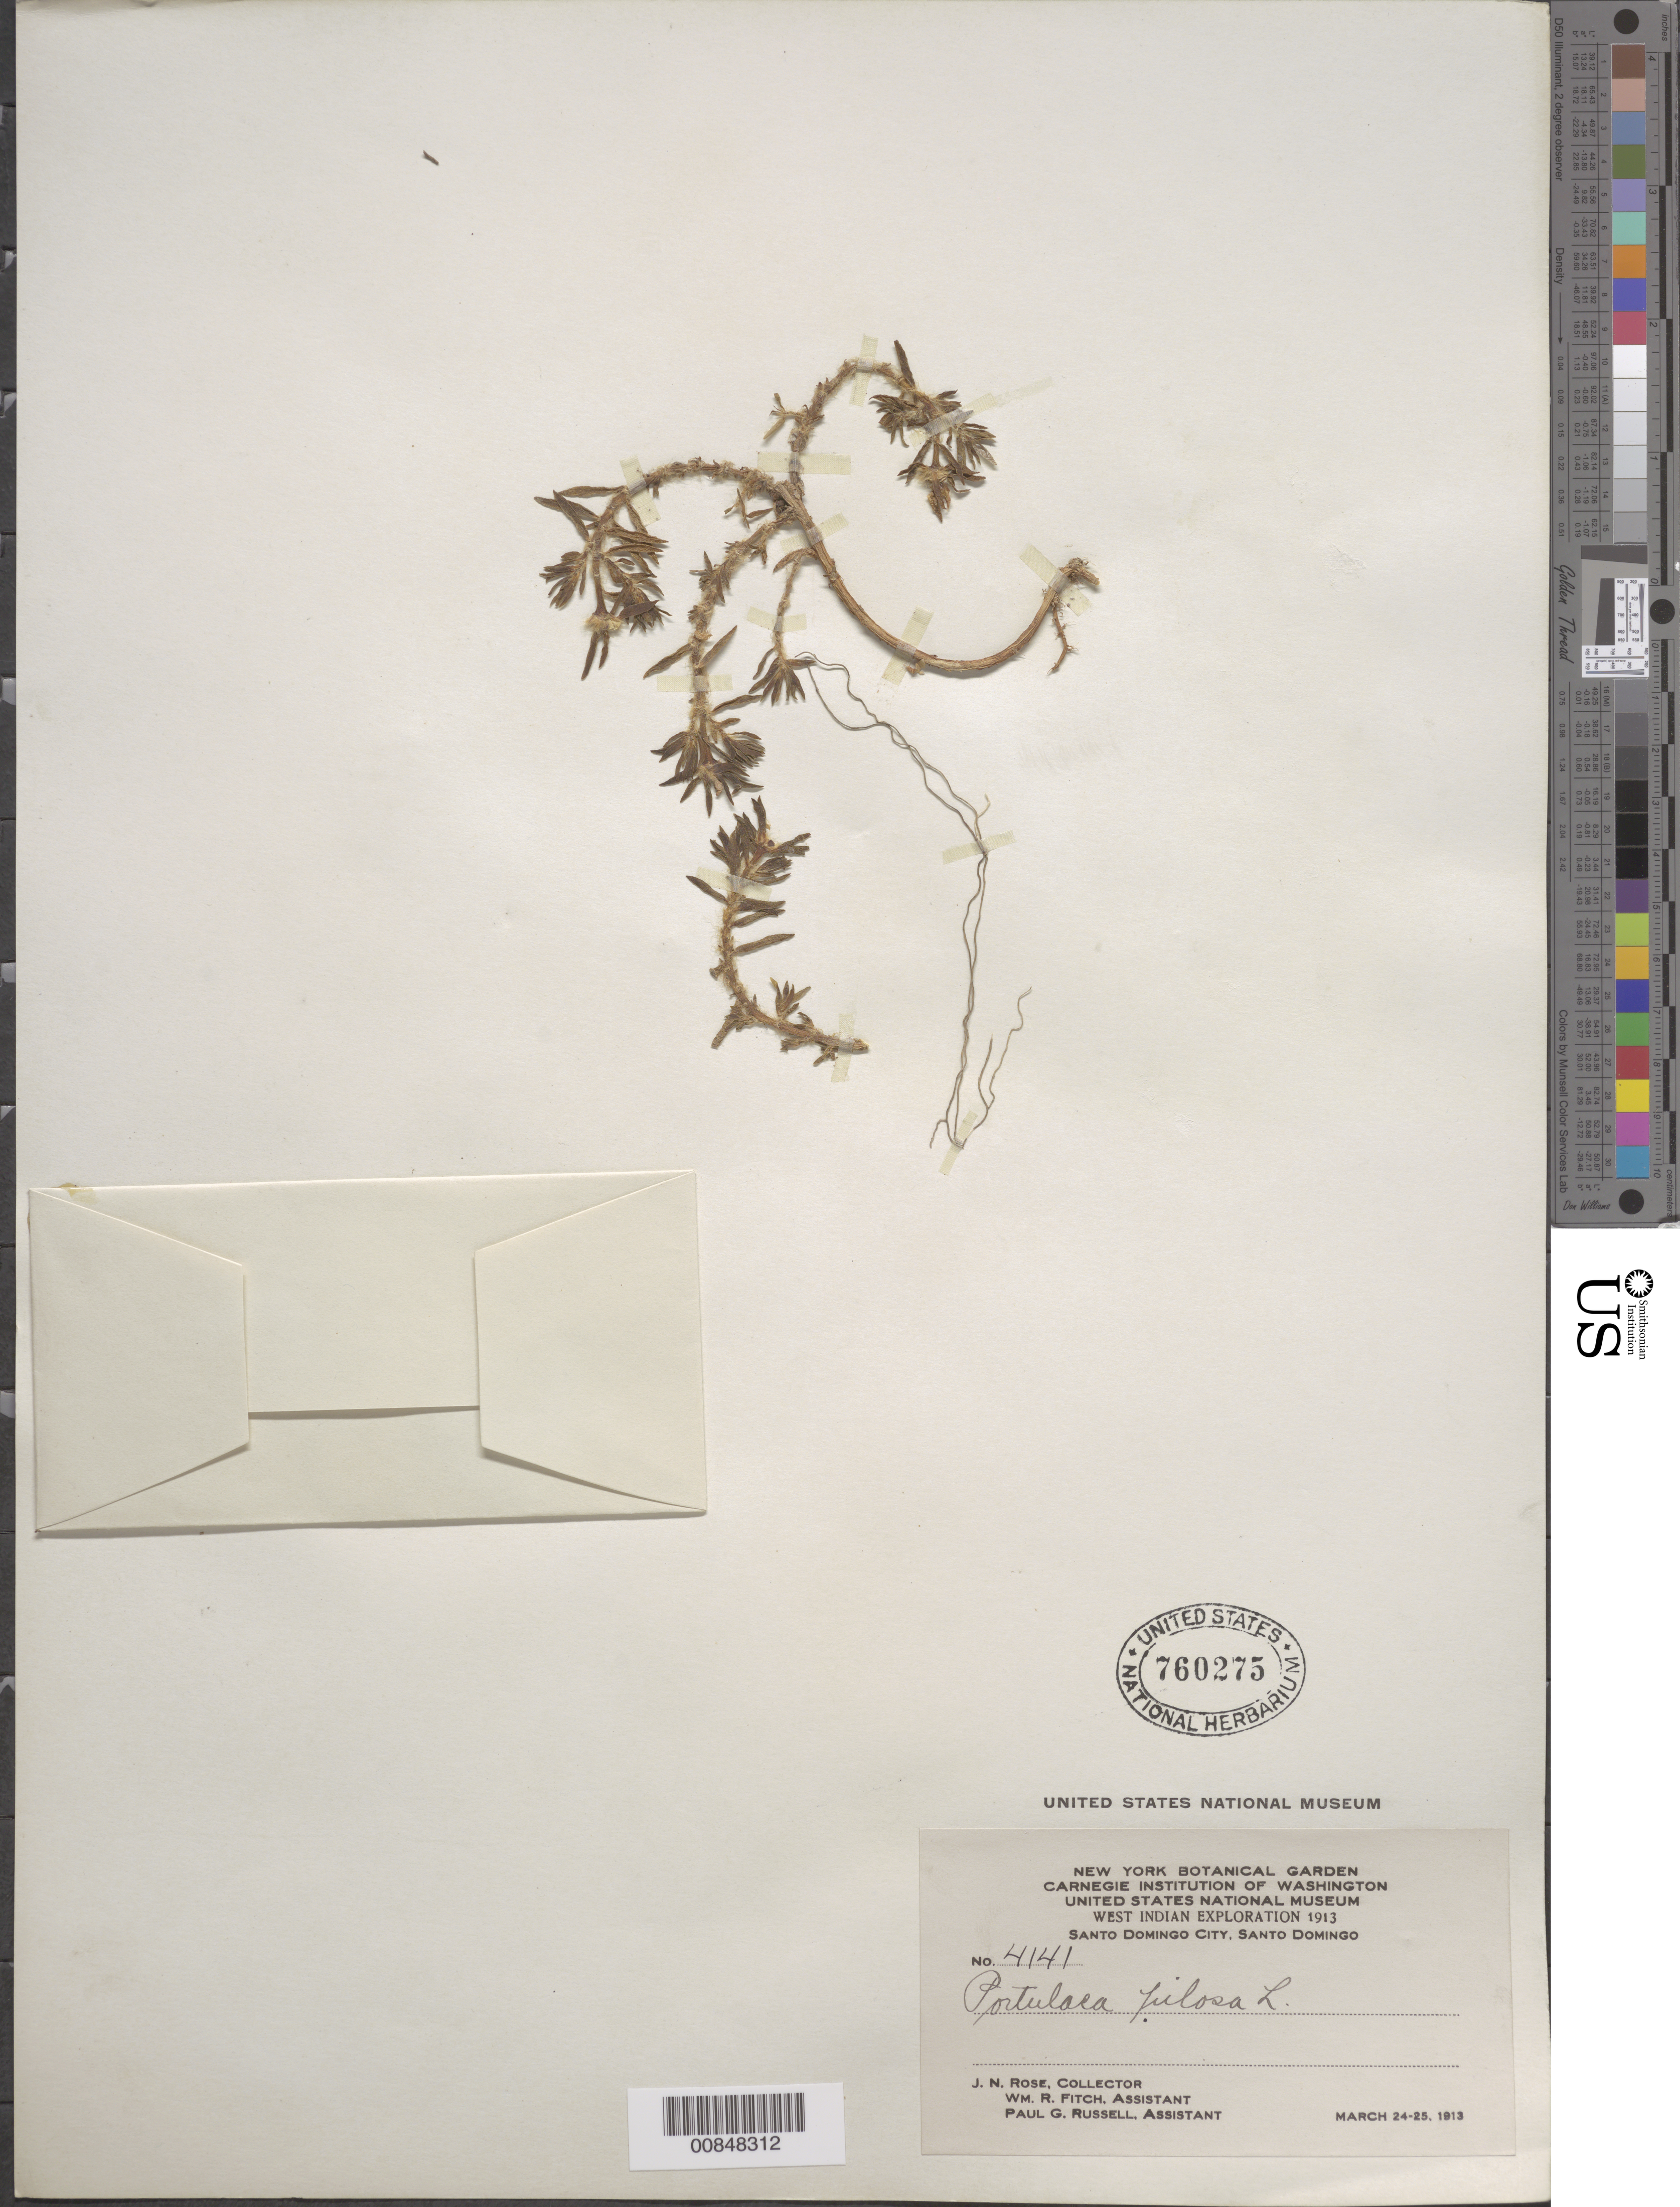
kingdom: Plantae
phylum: Tracheophyta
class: Magnoliopsida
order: Caryophyllales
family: Portulacaceae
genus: Portulaca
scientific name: Portulaca pilosa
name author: L.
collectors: J. N. Rose, W. R. Fitch & P. G. Russell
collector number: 4141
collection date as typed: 24 Mar 1913 to 25 Mar 1913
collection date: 1913-03-24/1913-03-25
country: Dominican Republic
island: Hispaniola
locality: Santo Domingo City, Santo Domingo.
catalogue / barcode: US 760275